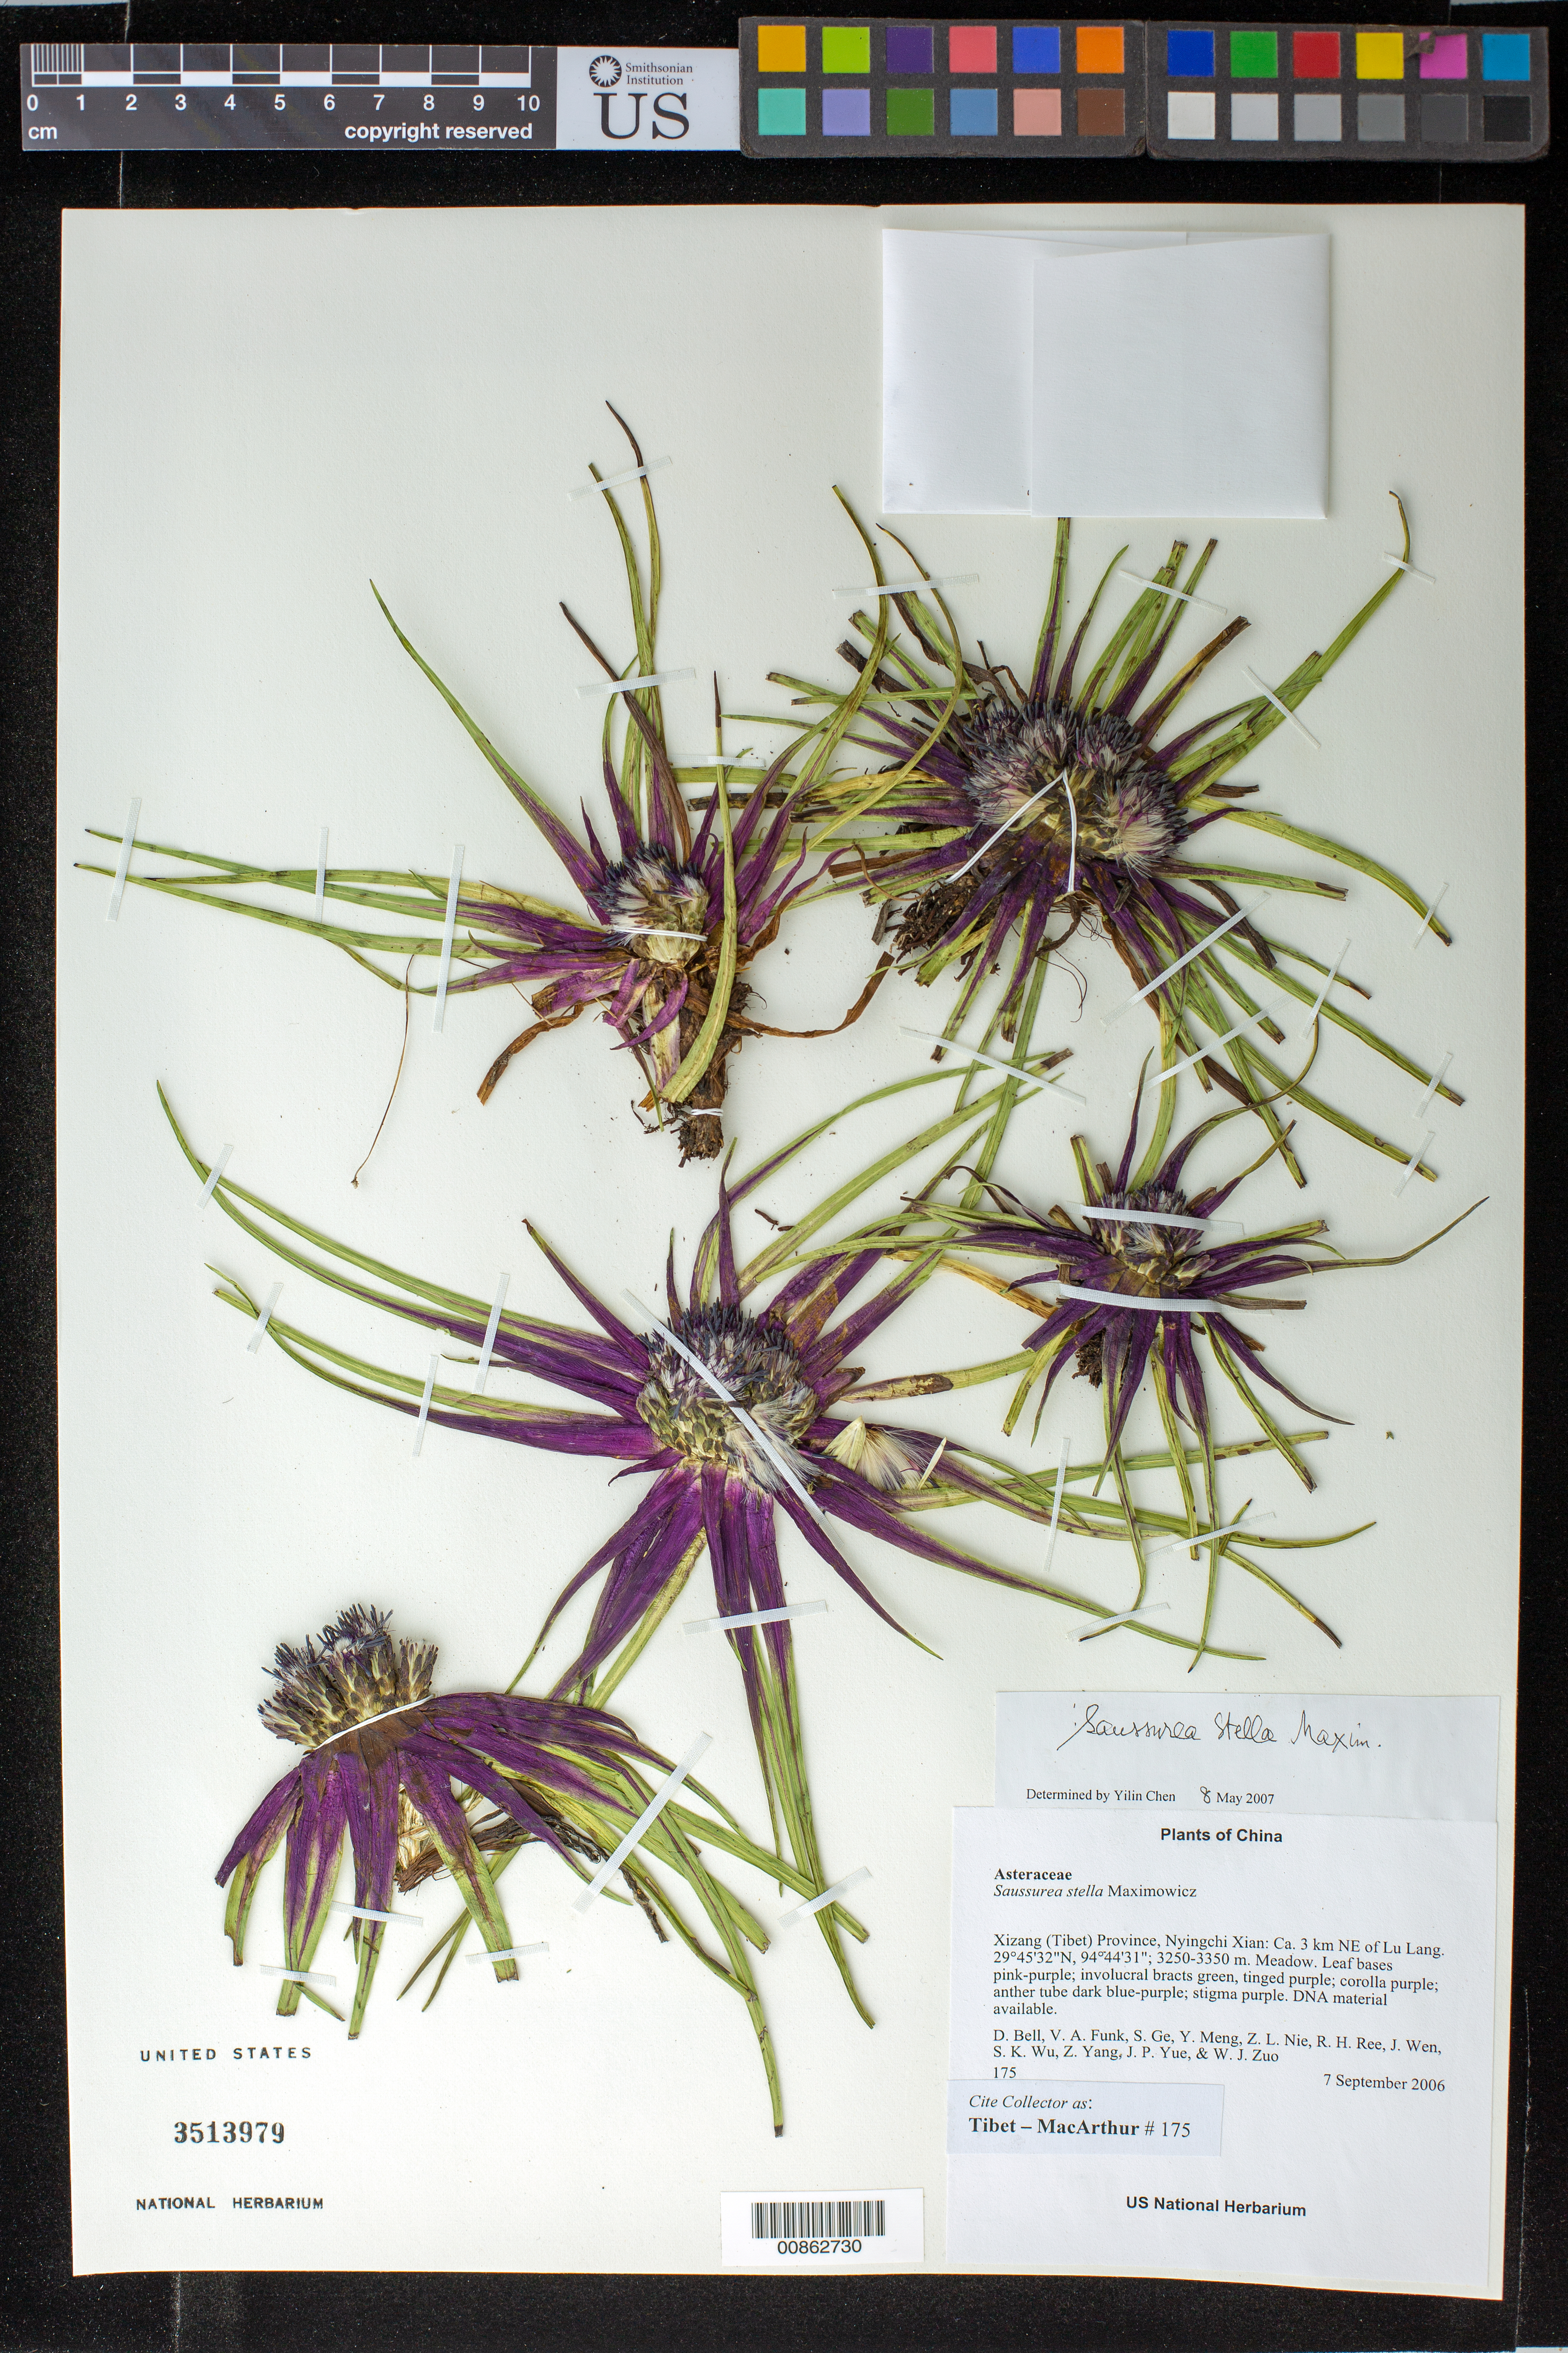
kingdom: Plantae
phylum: Tracheophyta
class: Magnoliopsida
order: Asterales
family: Asteraceae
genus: Saussurea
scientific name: Saussurea stella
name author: Maxim.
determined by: Yilin Chen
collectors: Tibet-MacArthur, D. A. Bell, V. Funk, S. Ge, Y. Meng, Z. Nie, R. Ree, J. Wen, S. K. Wu, Z. Yang, J. Yue & W. Zuo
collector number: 175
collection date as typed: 07 Sep 2006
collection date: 2006-09-07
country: China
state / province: Xizang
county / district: Nyingchi Xian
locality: Ca. 3 km NE of Lu Lang.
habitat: Mixed broadleaved (Quercus, Betula) and coniferous (Picea) forest and adjacent wet meadows. Meadow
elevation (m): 3250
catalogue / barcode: US 3513979